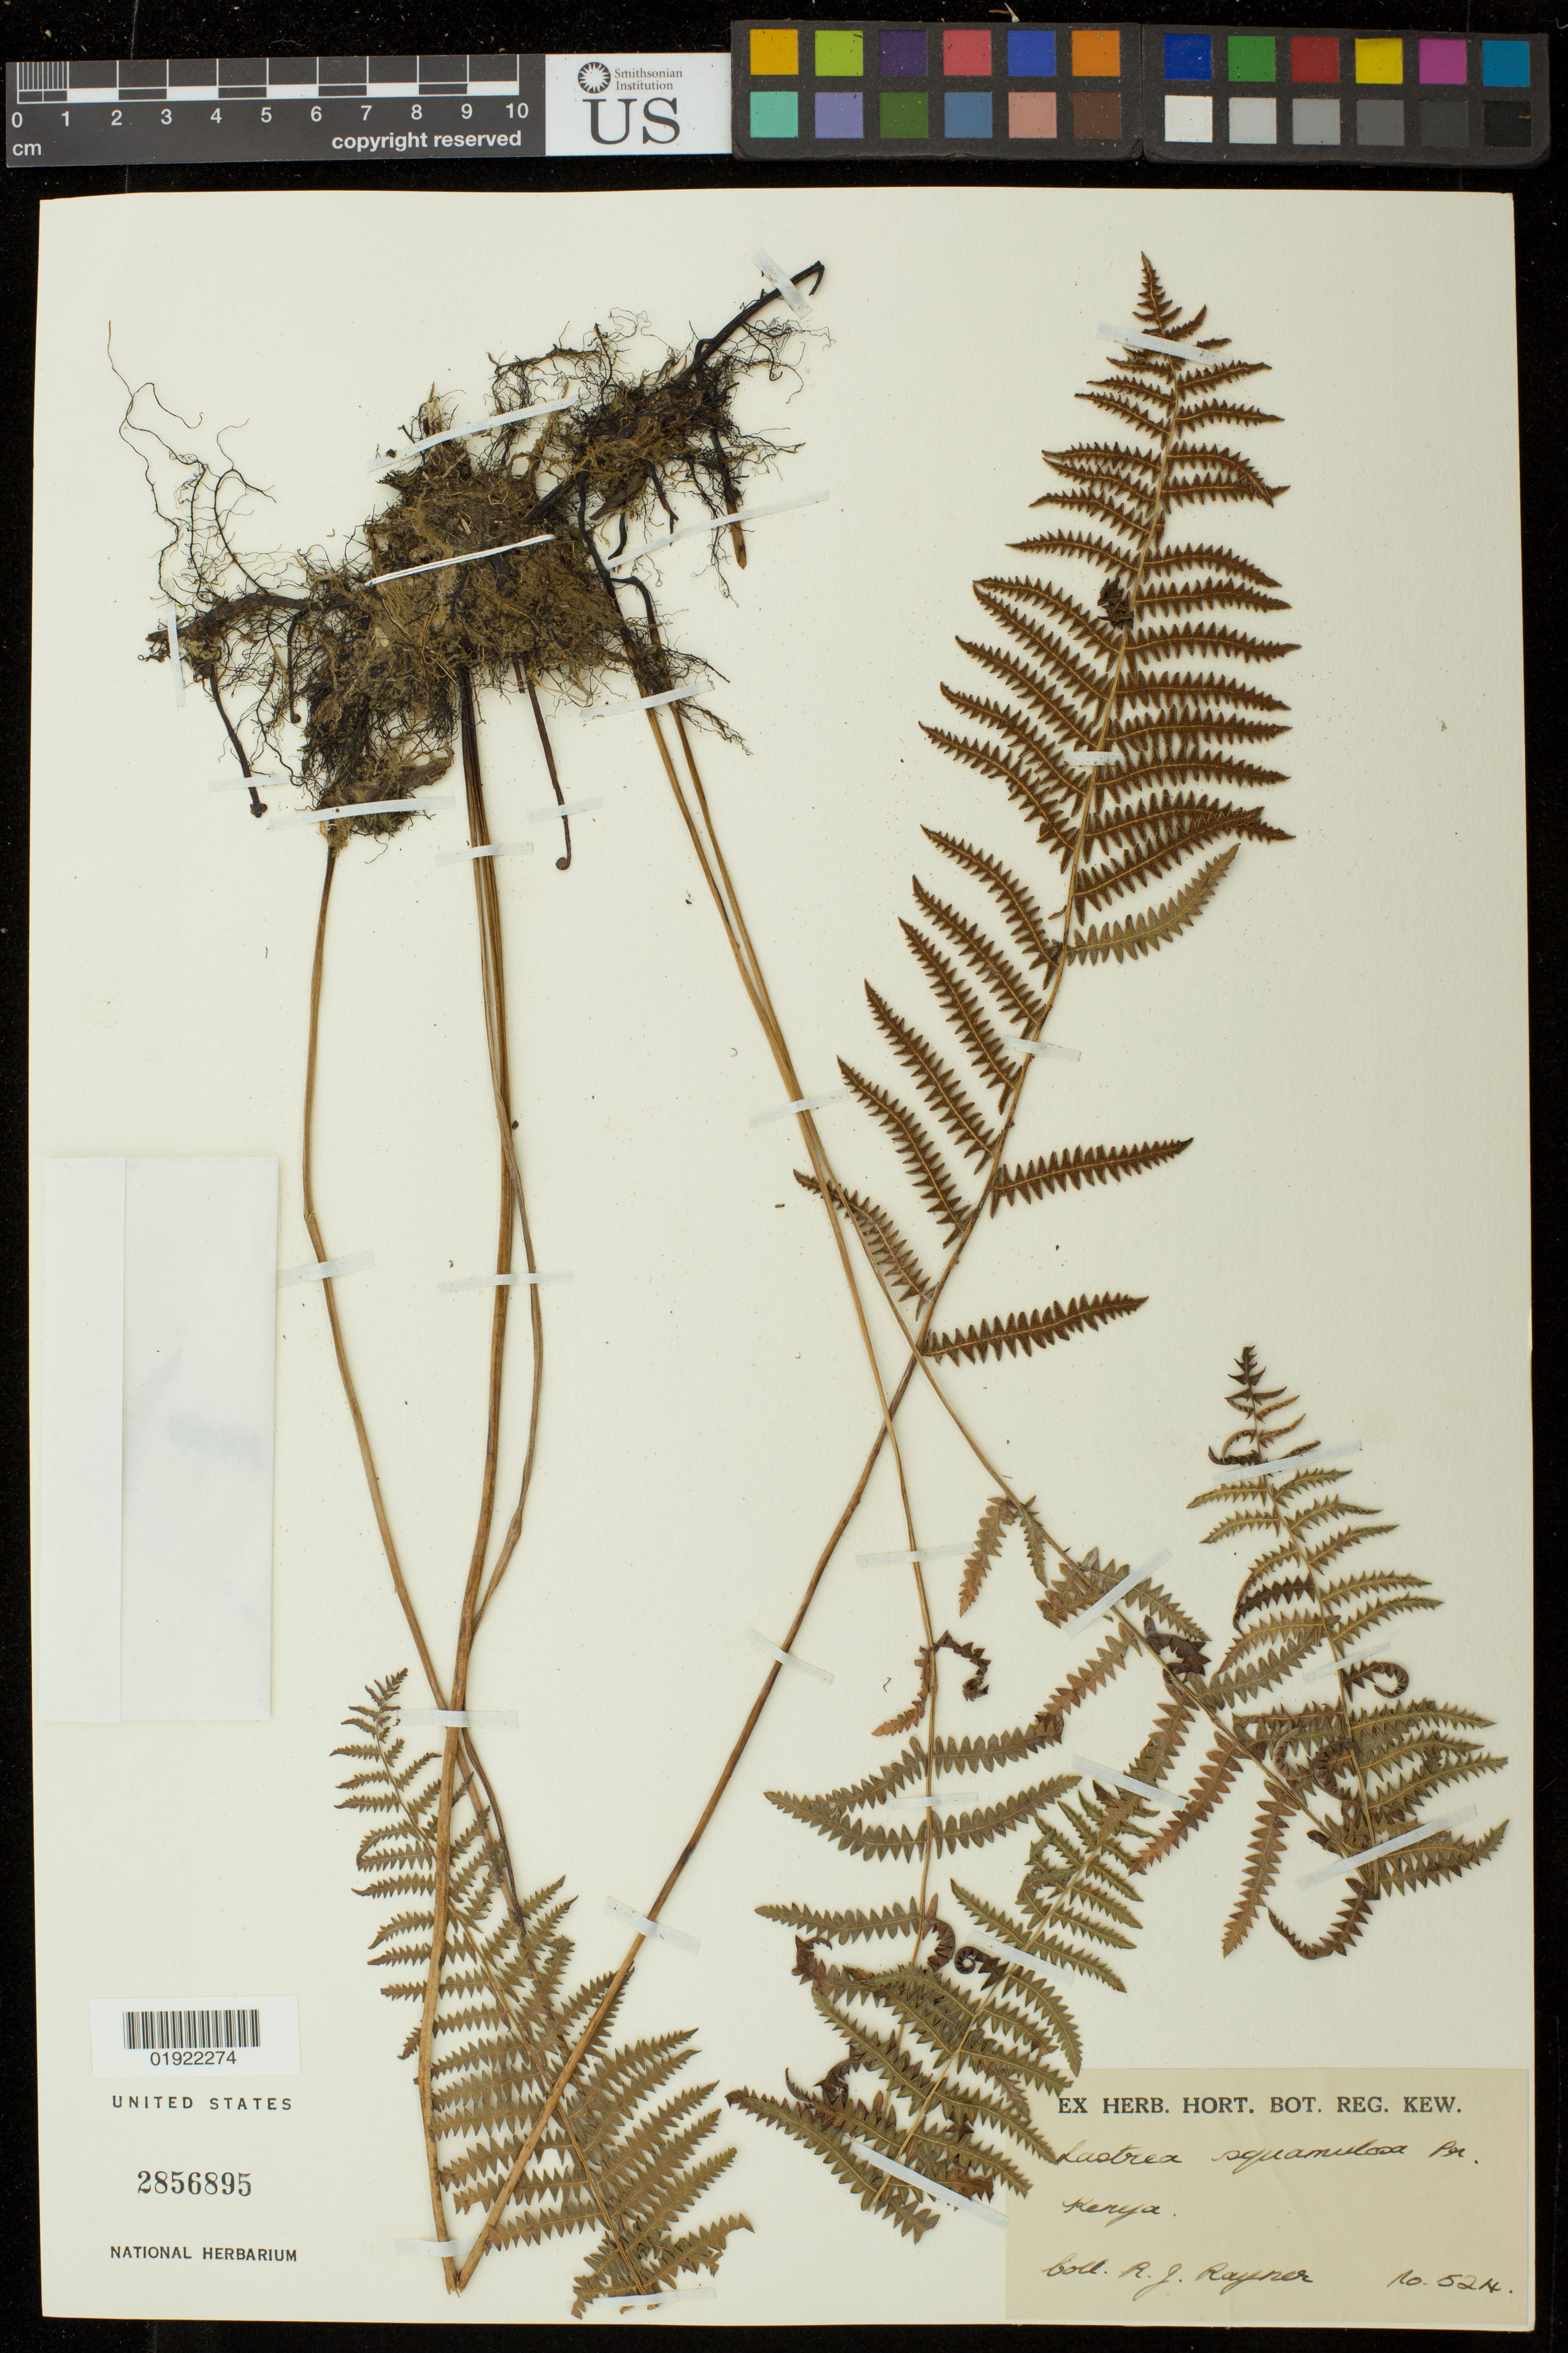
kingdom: Plantae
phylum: Tracheophyta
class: Polypodiopsida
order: Polypodiales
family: Thelypteridaceae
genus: Thelypteris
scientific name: Thelypteris confluens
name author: (Thunb.) C.V. Morton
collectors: R. Rayner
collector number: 524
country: Kenya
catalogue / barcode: US 2856895